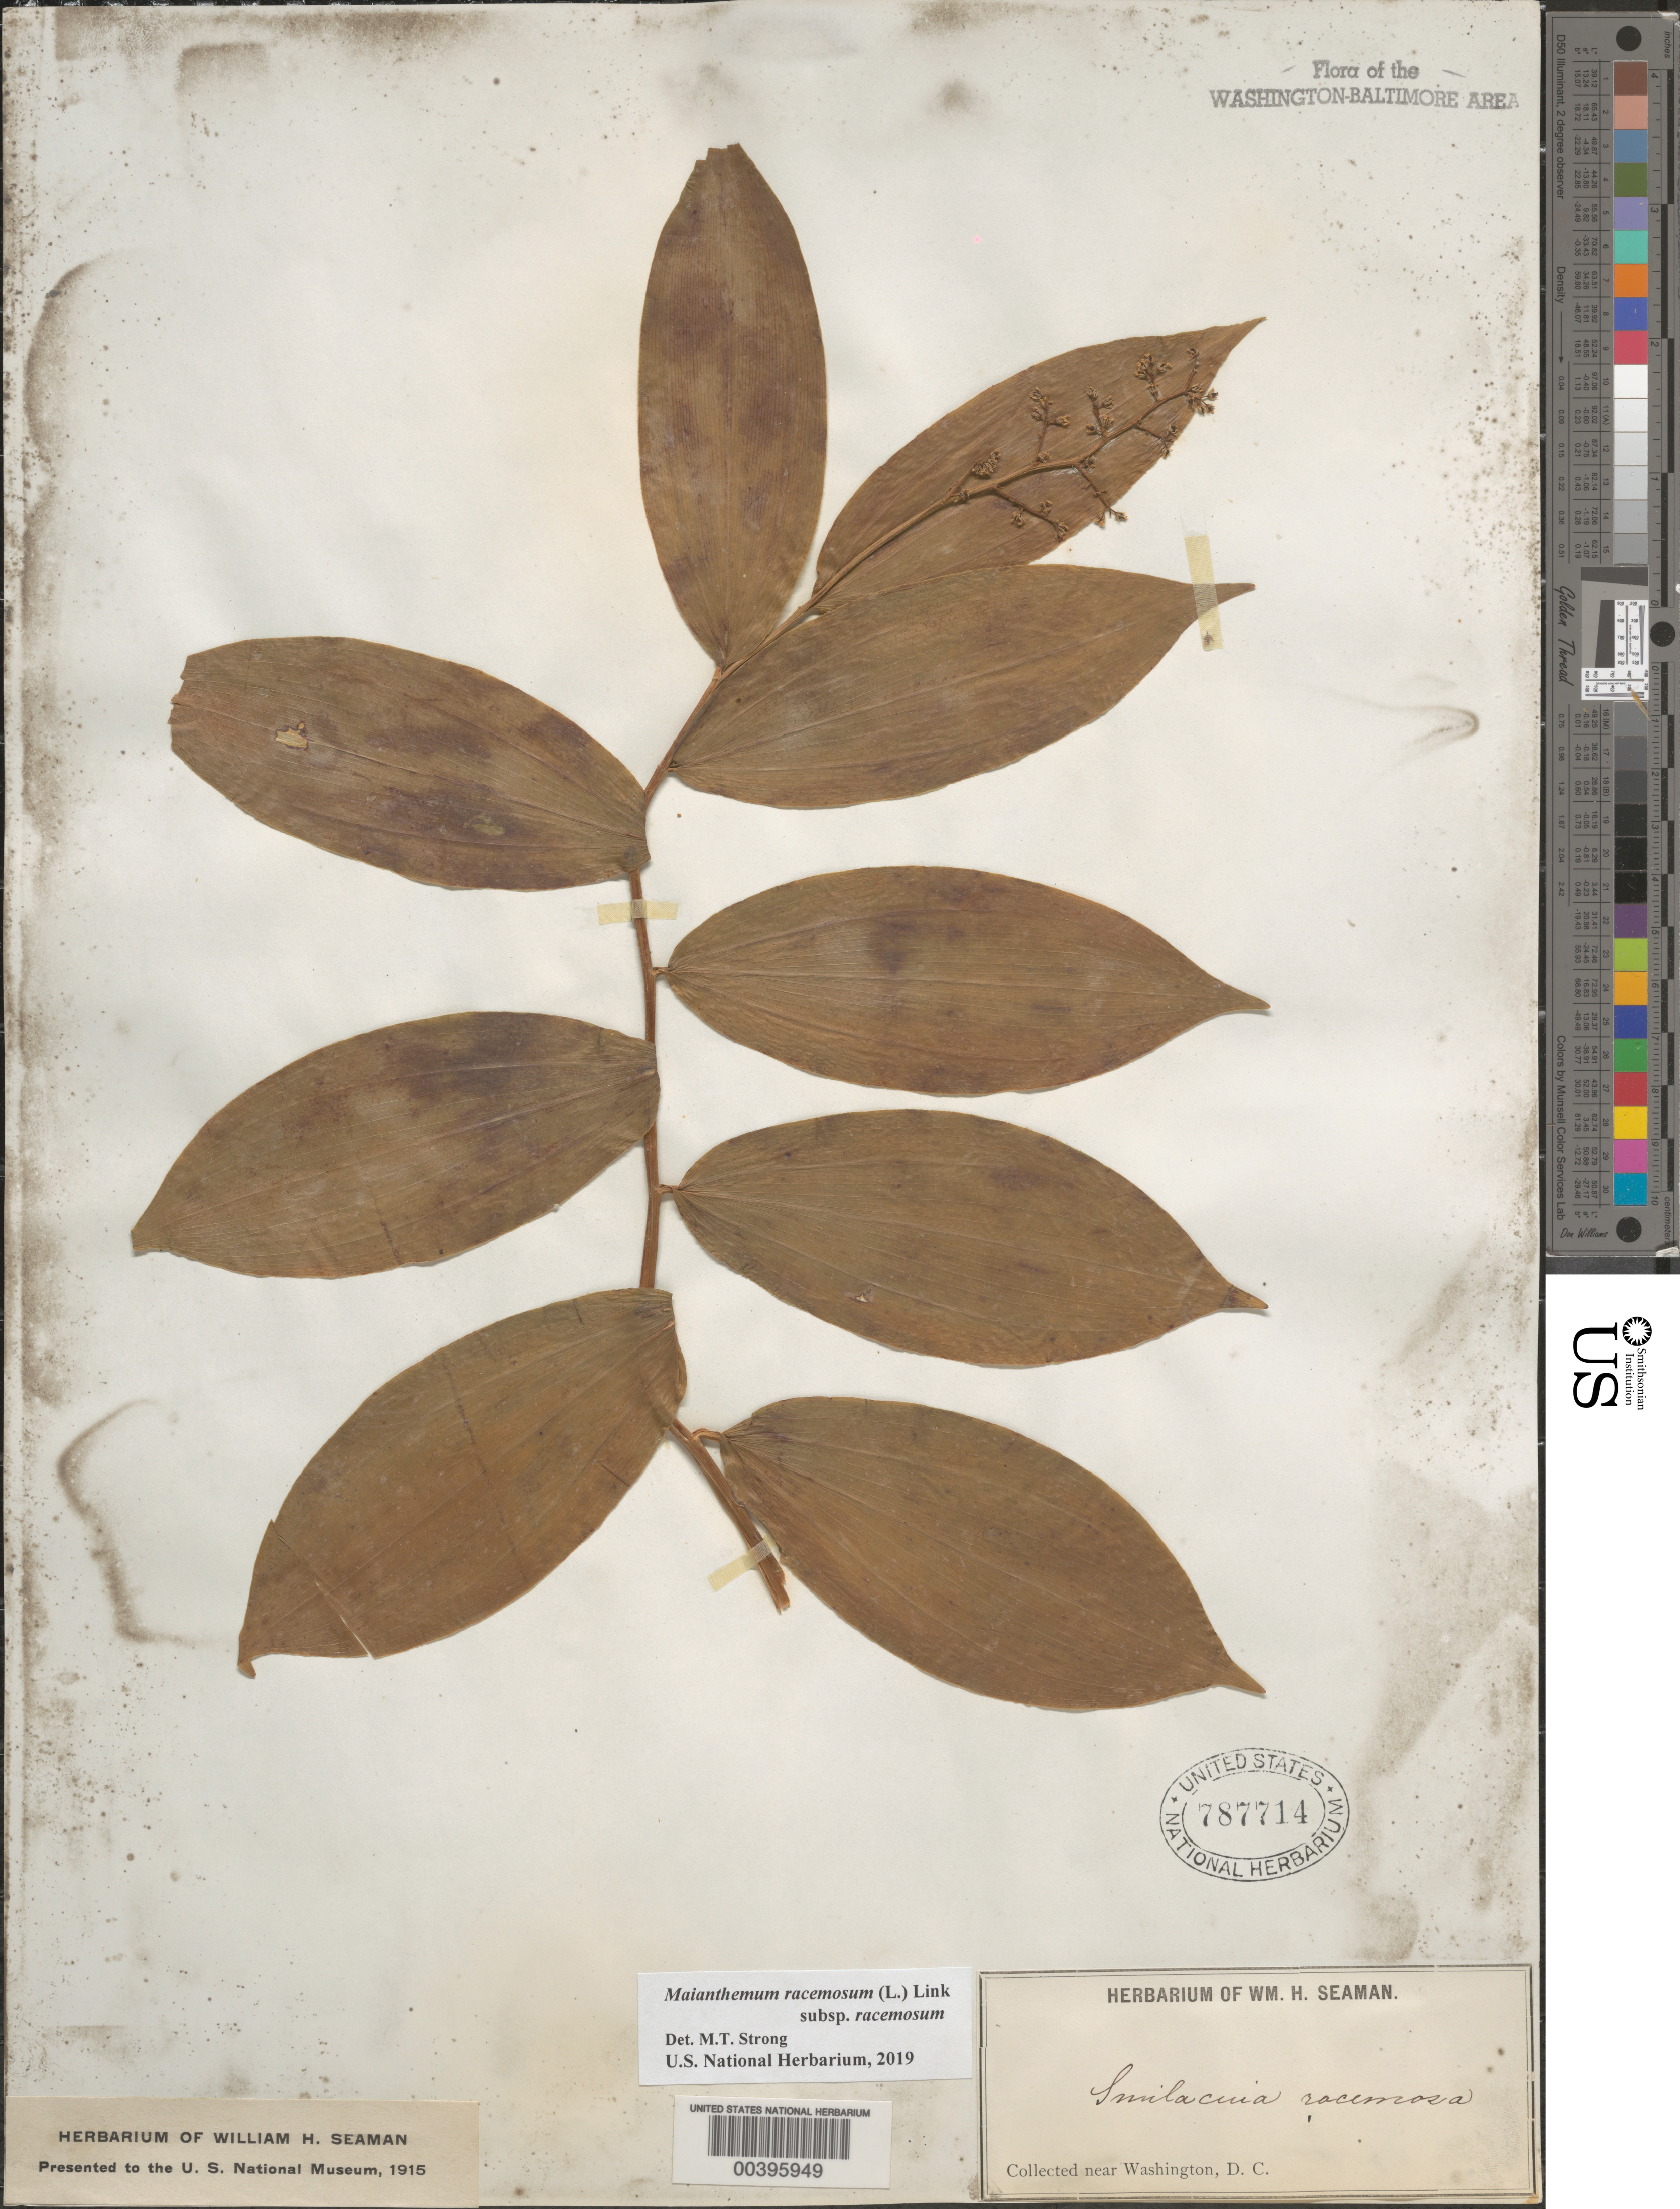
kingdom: Plantae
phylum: Tracheophyta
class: Liliopsida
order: Asparagales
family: Asparagaceae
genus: Maianthemum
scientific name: Maianthemum racemosum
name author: (L.) Link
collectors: W. Seaman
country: United States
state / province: District of Columbia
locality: Washington DC area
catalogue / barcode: US 787714